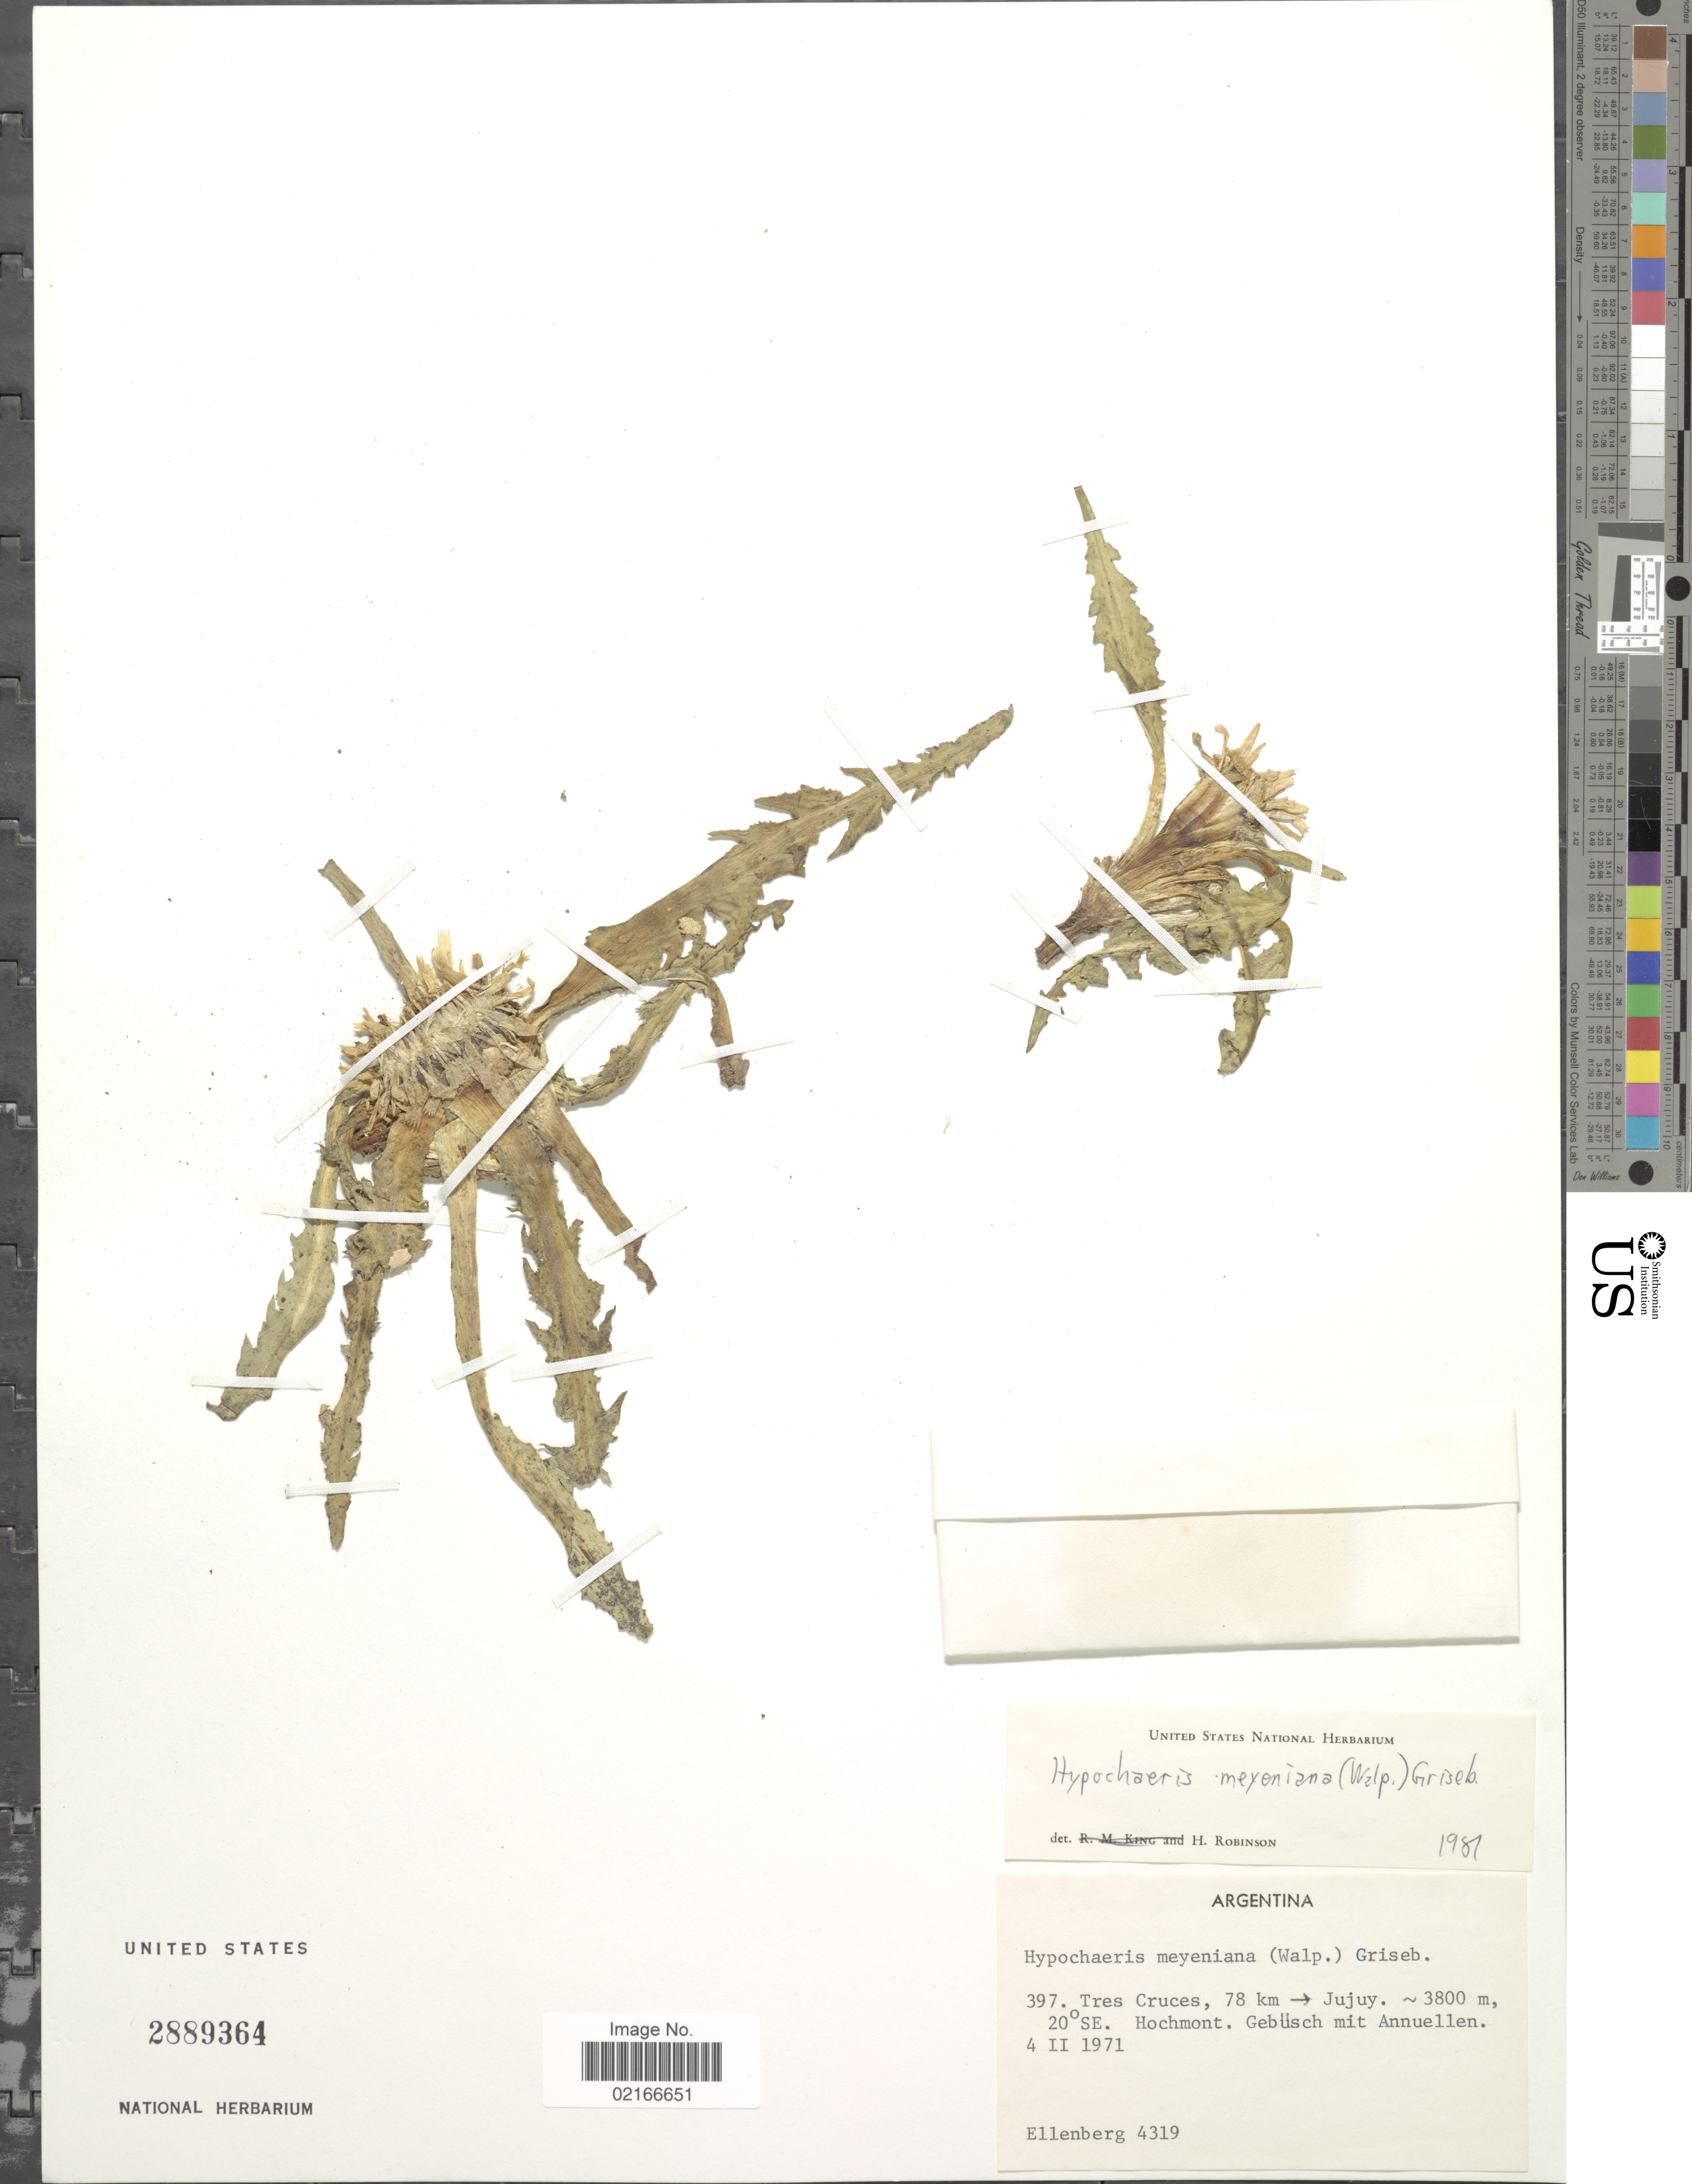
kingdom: Plantae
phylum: Tracheophyta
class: Magnoliopsida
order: Asterales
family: Asteraceae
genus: Hypochaeris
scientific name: Hypochaeris meyeniana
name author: (Walp.) Benth. & Hook. f. ex Griseb.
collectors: Ellenberg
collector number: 4319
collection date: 1971-02-04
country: Argentina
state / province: Jujuy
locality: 397. Tres Cruces, 78 km -> Jujuy. Hochmont. Gebüsch mit Annuellen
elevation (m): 3800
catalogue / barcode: US 2889364